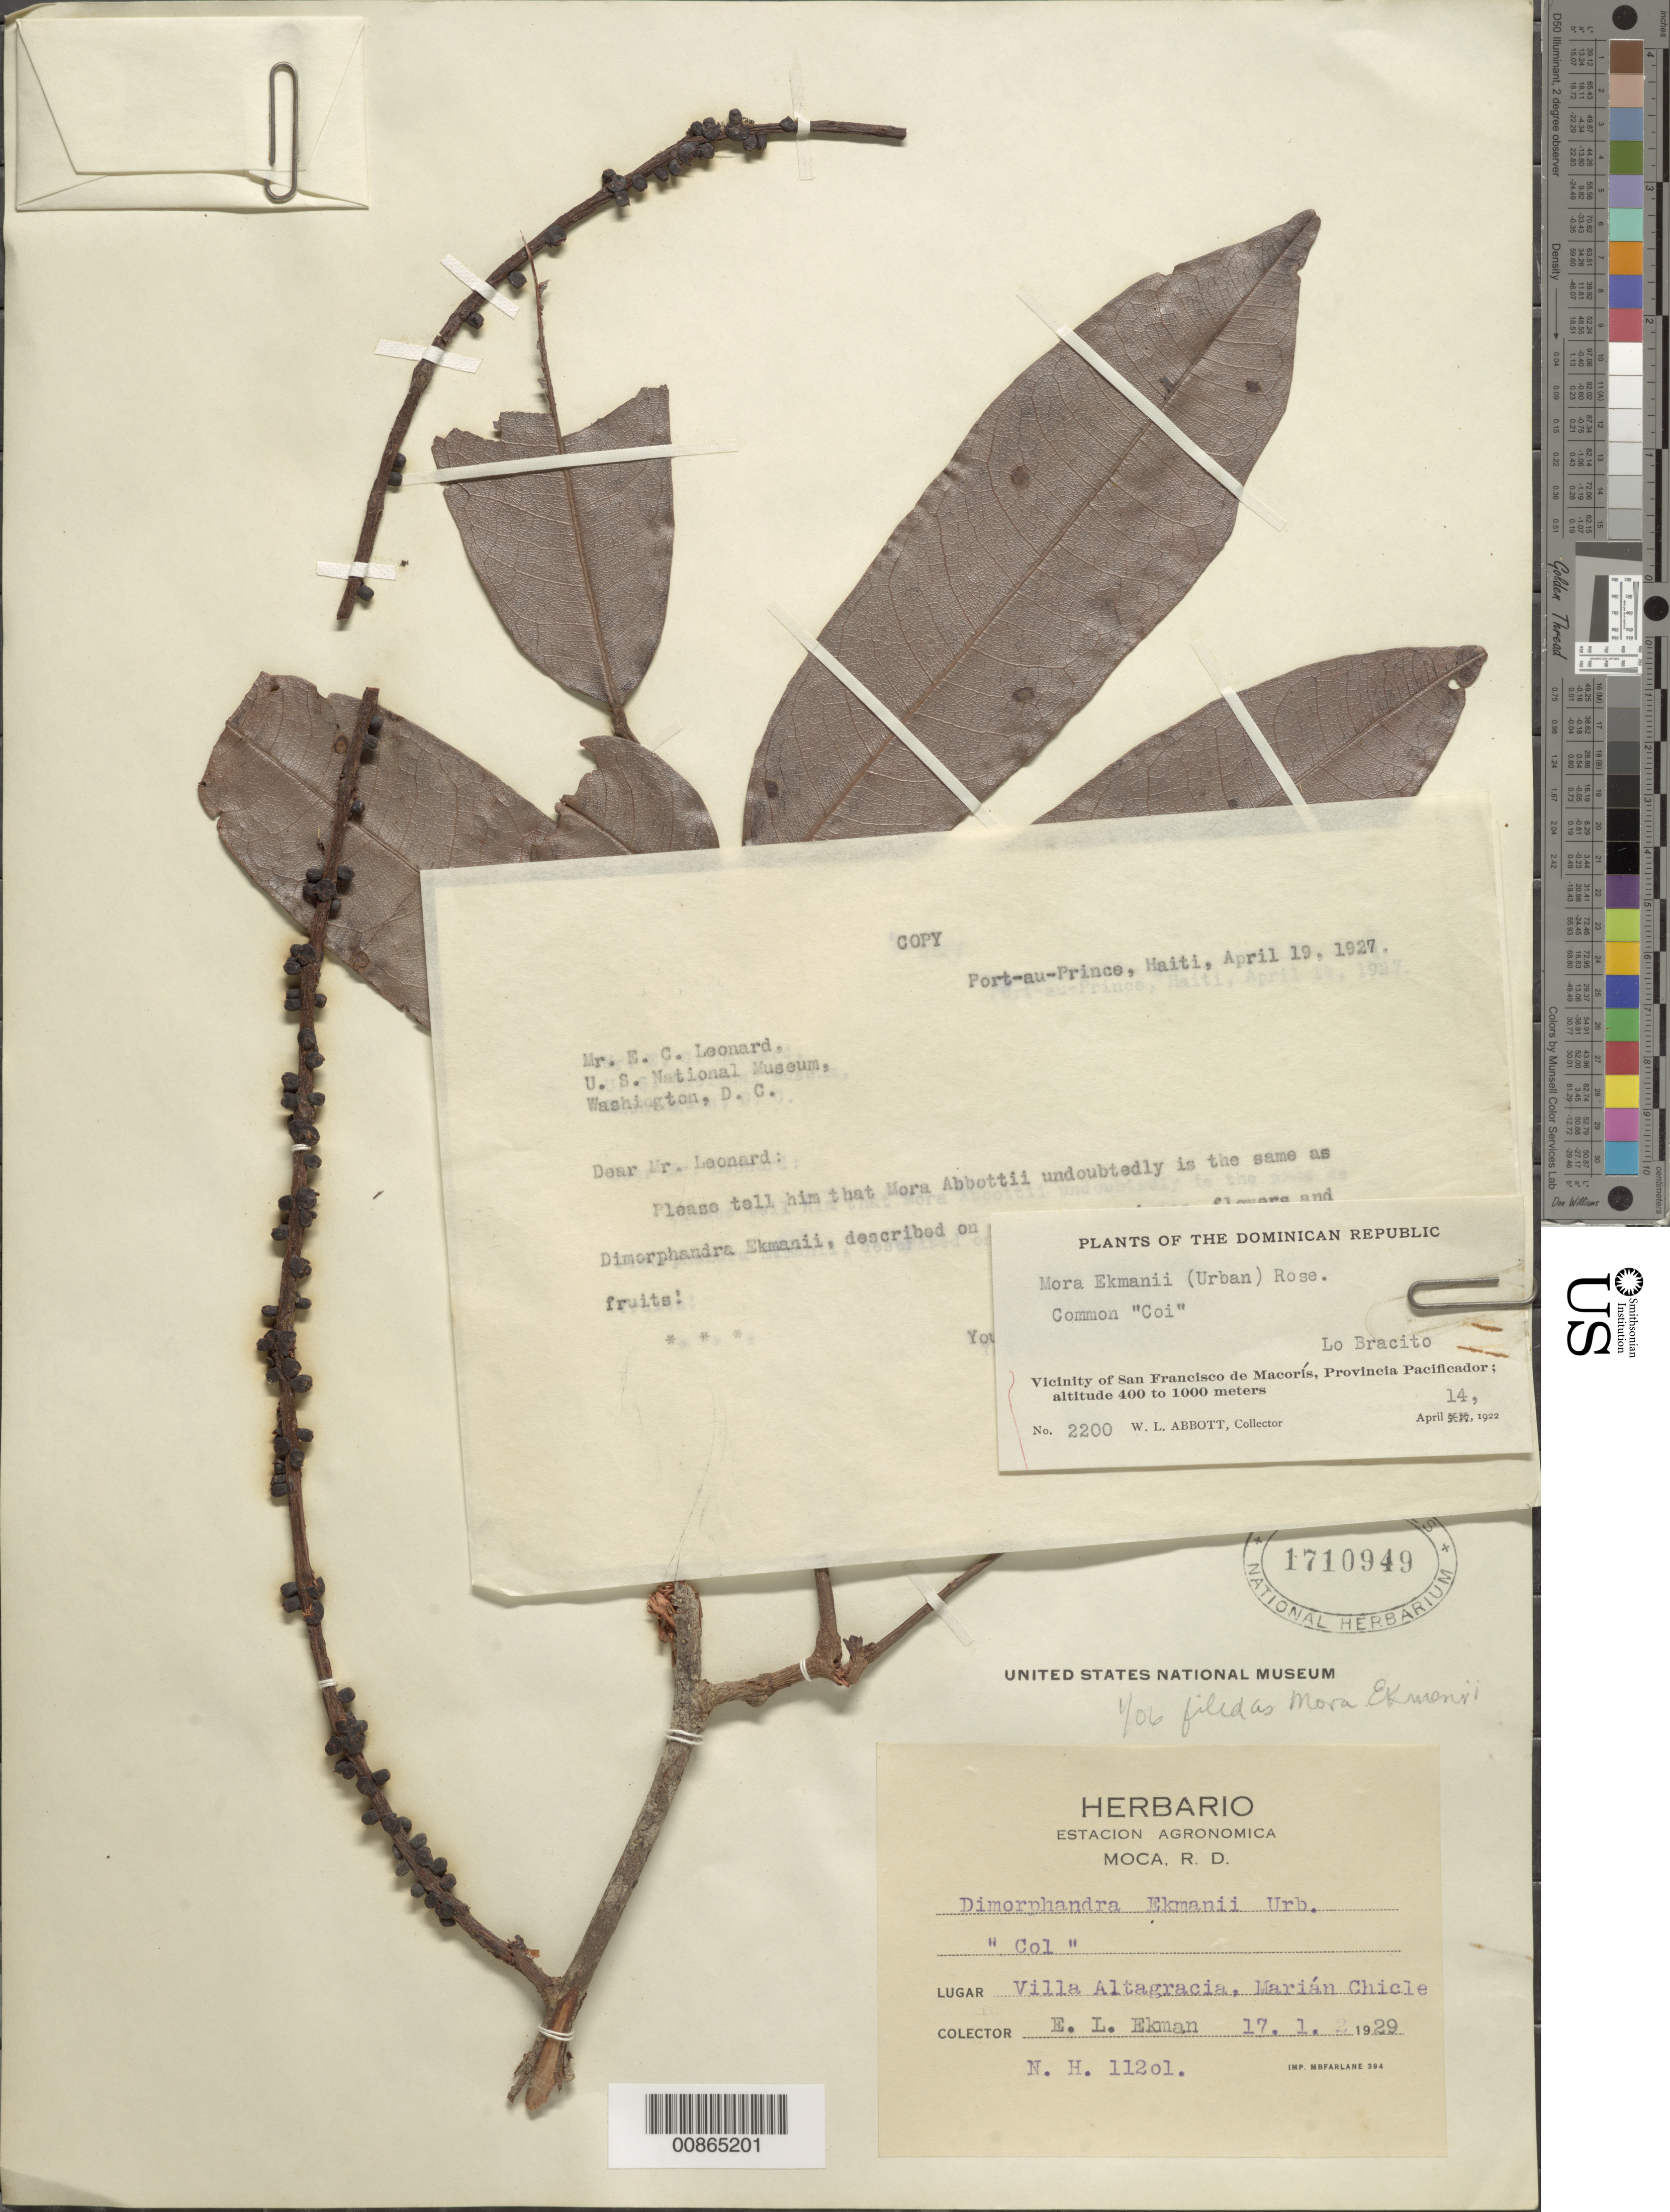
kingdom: Plantae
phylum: Tracheophyta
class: Magnoliopsida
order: Fabales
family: Fabaceae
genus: Mora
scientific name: Mora ekmanii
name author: (Urb.) Britton & Rose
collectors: E. L. Ekman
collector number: H 11201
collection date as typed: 17 Jan 1929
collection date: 1929-01-17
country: Dominican Republic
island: Hispaniola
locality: Villa Altagracia, Marián Chicle.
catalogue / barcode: US 1710949